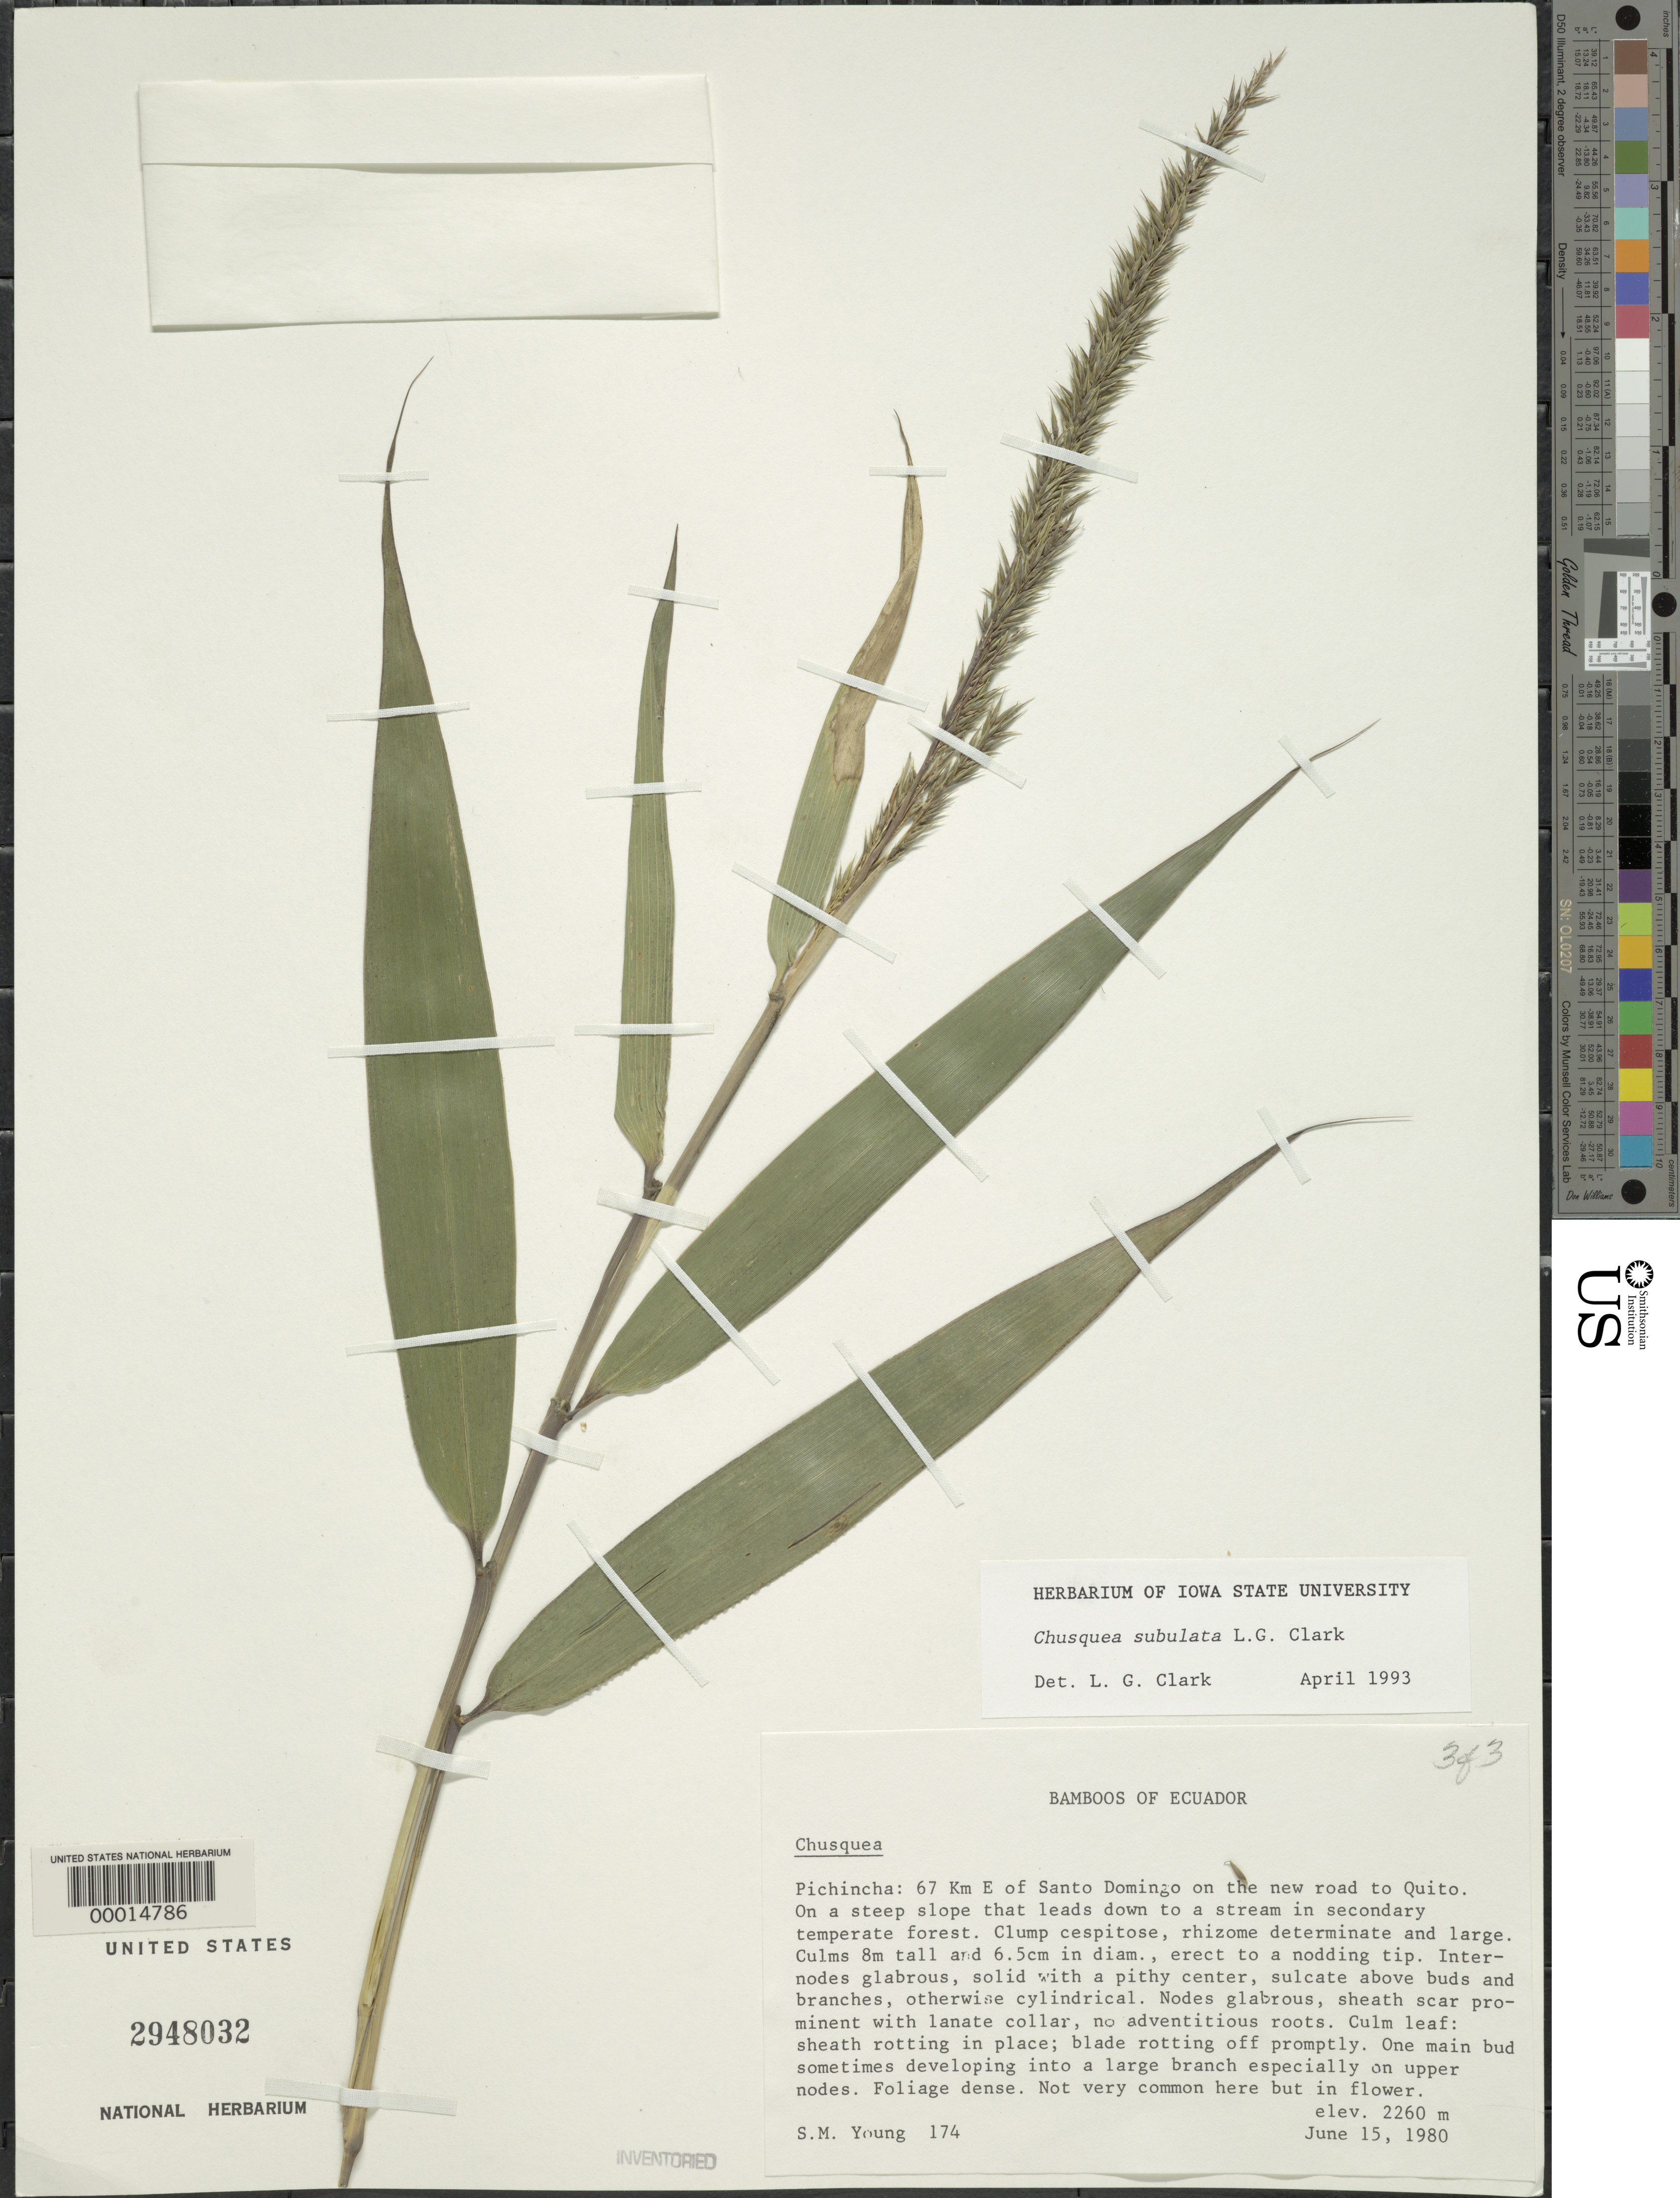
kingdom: Plantae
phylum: Tracheophyta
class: Liliopsida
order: Poales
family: Poaceae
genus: Chusquea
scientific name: Chusquea subulata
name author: L.G. Clark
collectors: S. Young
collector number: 174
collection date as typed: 15 Jun 1980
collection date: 1980-06-15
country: Ecuador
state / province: Pichincha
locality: Santo Domingo/Quito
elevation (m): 2260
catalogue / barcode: US 2948032